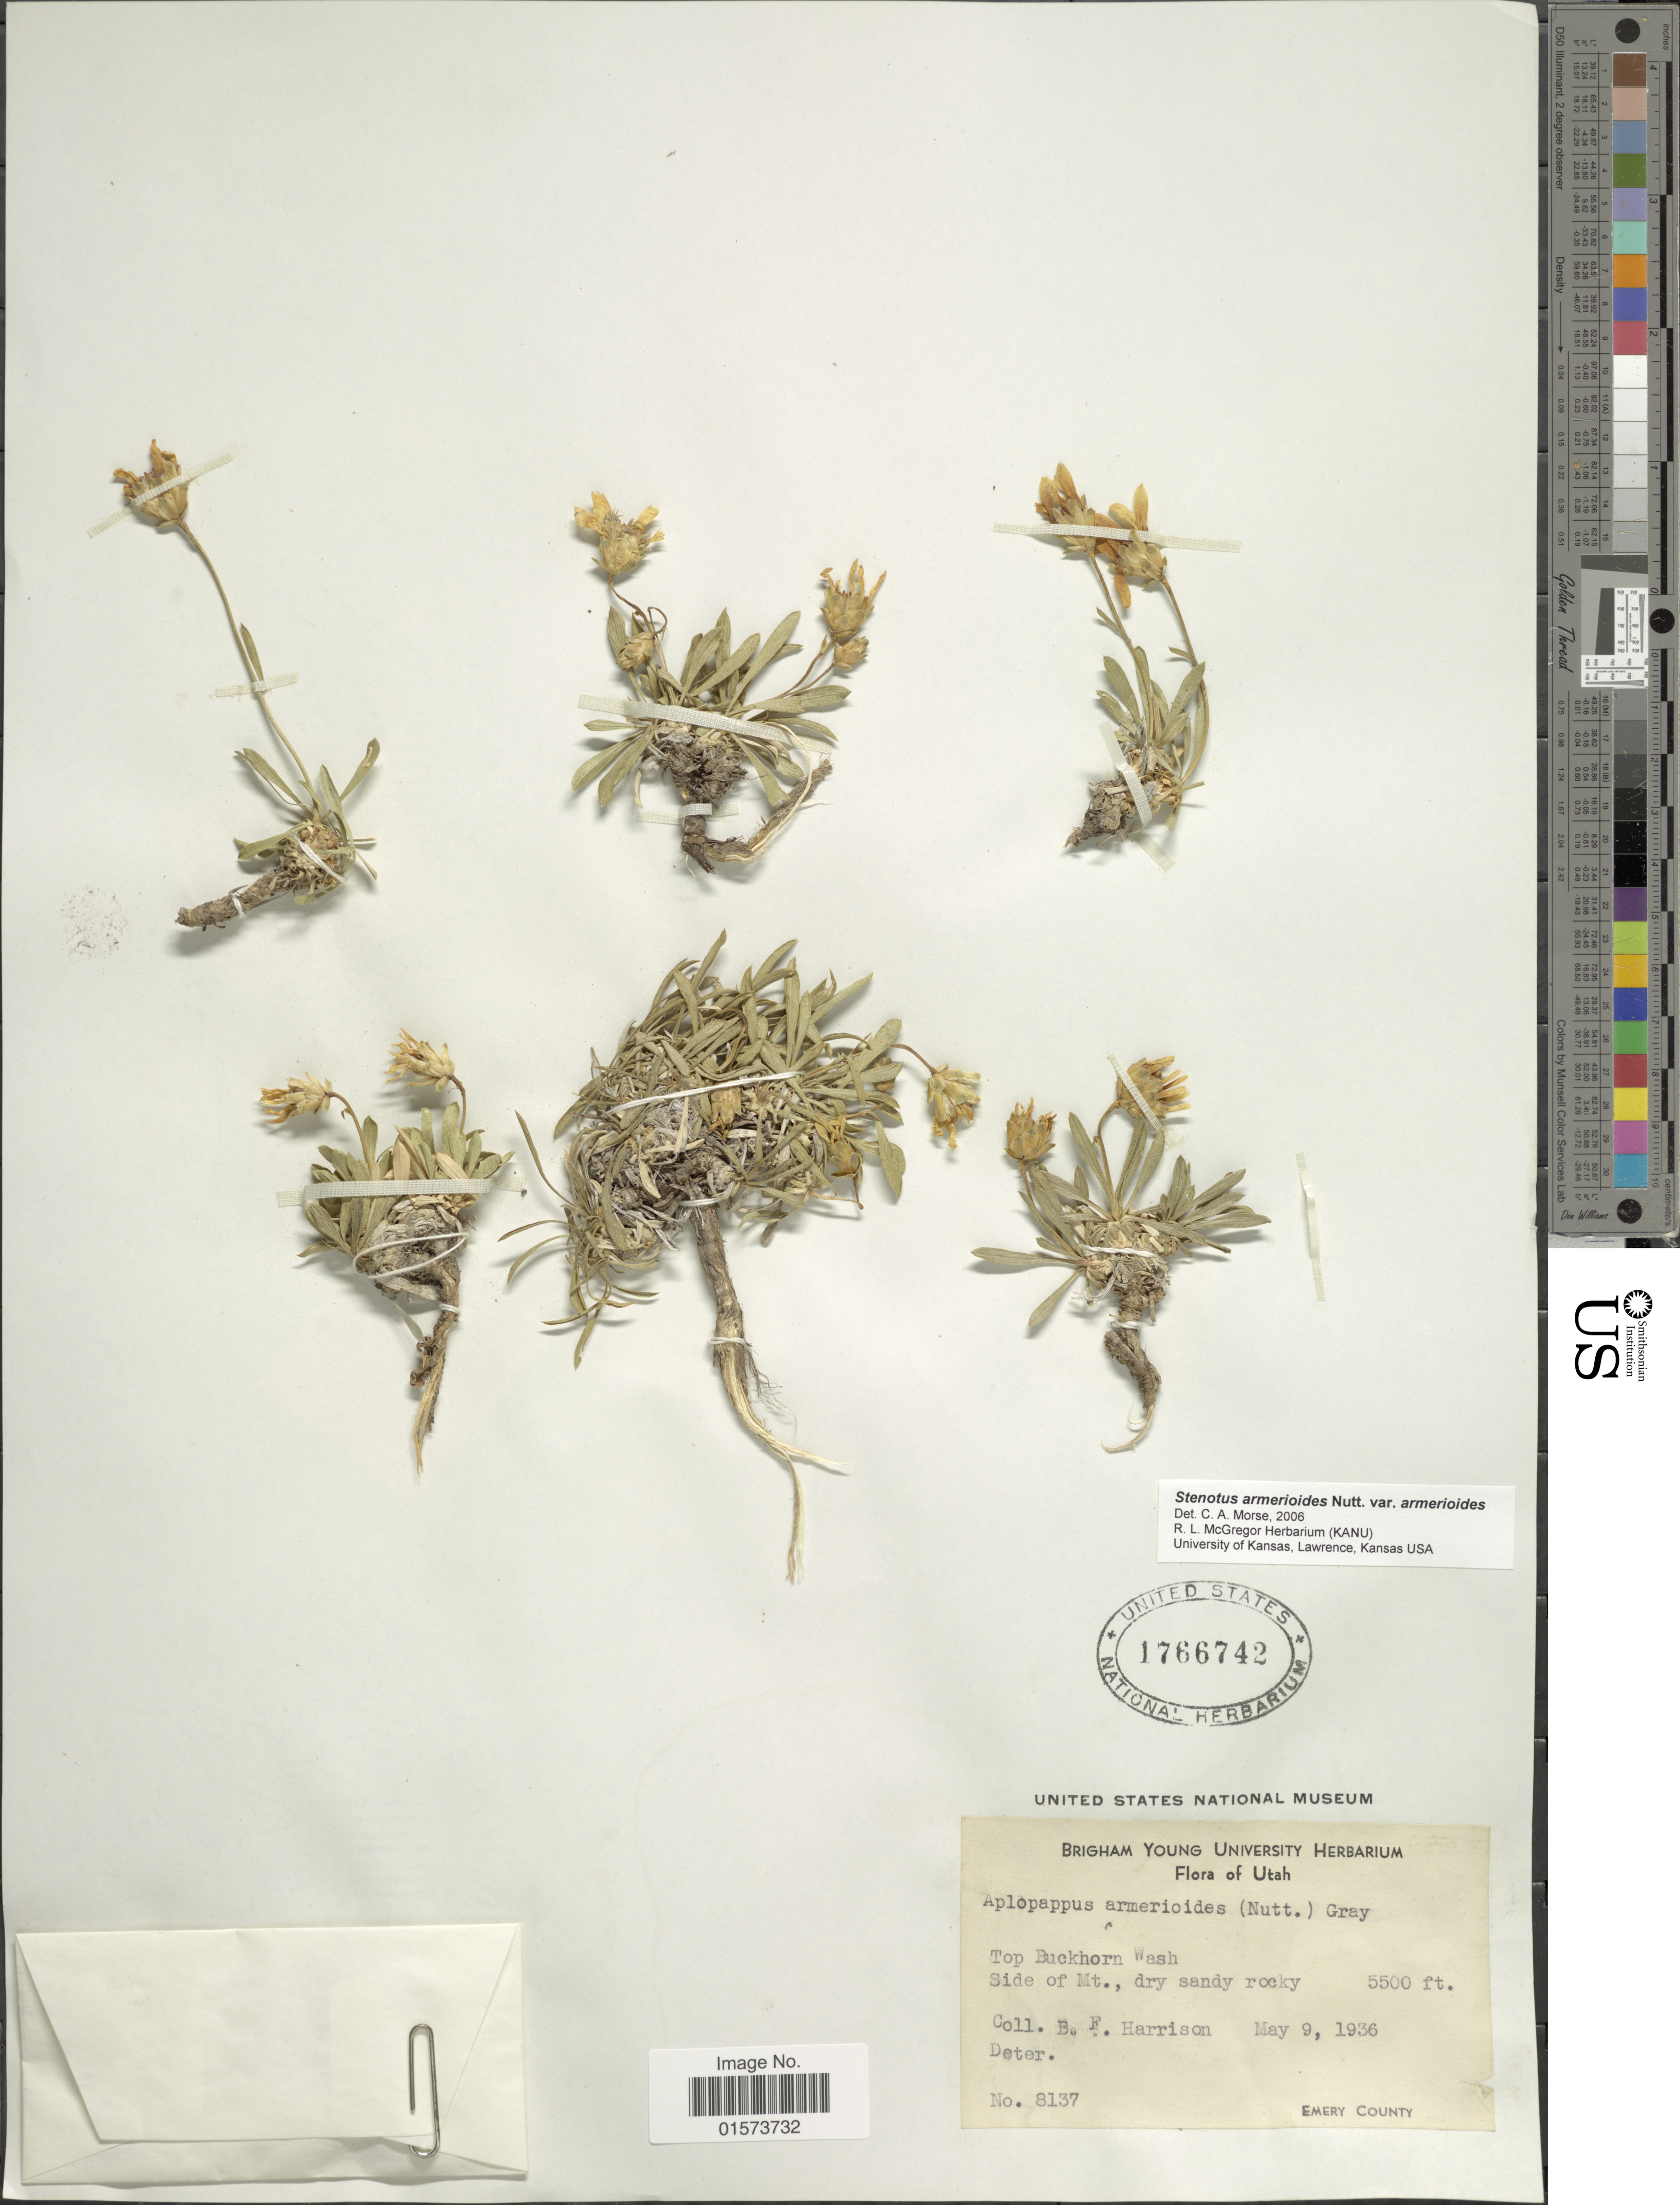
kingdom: Plantae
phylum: Tracheophyta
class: Magnoliopsida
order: Asterales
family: Asteraceae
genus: Stenotus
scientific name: Stenotus armerioides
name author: Nutt.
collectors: B. F. Harrison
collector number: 8137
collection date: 1936-05-09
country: United States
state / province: Utah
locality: Top Buckhorn Wash, Side of Mt., dry sandy rocky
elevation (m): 1676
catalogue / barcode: US 1766742